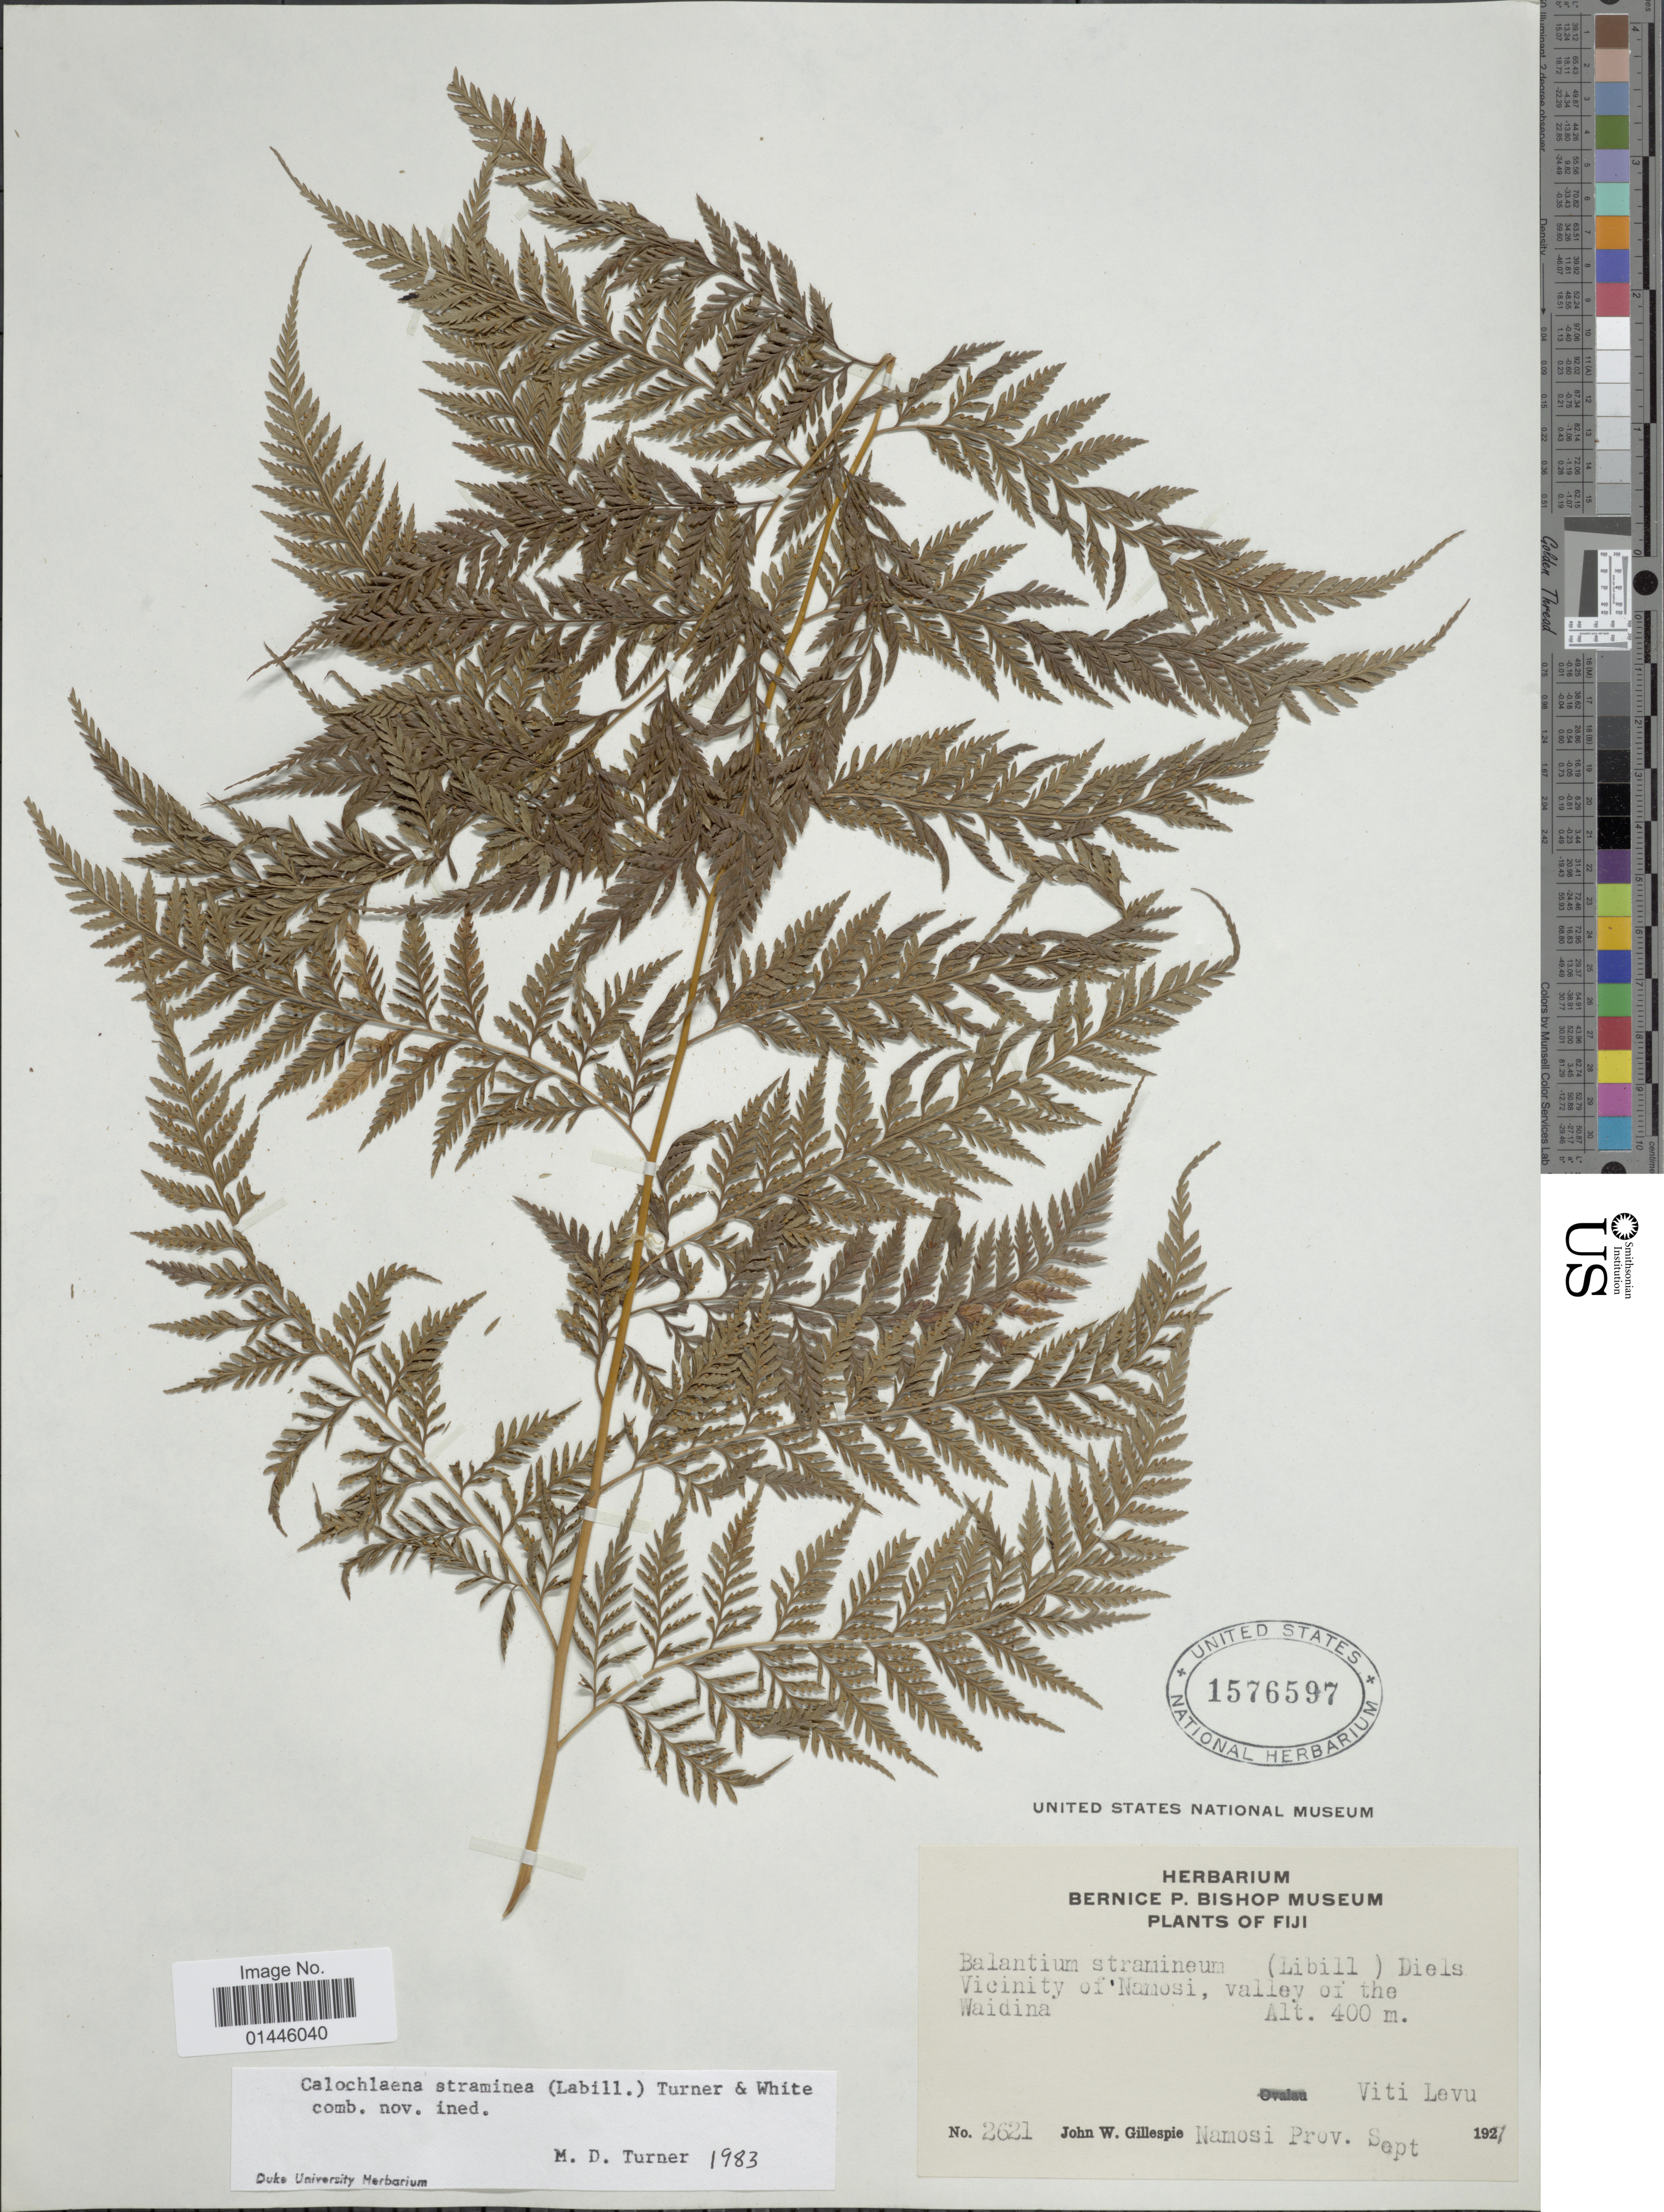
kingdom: Plantae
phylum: Tracheophyta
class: Polypodiopsida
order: Cyatheales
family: Dicksoniaceae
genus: Calochlaena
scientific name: Calochlaena straminea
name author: (Labill.) M.D. Turner & R.A. White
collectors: J. W. Gillespie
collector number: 2621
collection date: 1921-09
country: Fiji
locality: Vicinity of Namosi, valley of the Waidini, Viti Levu, Namosi Prov.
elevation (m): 400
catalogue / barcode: US 1576597